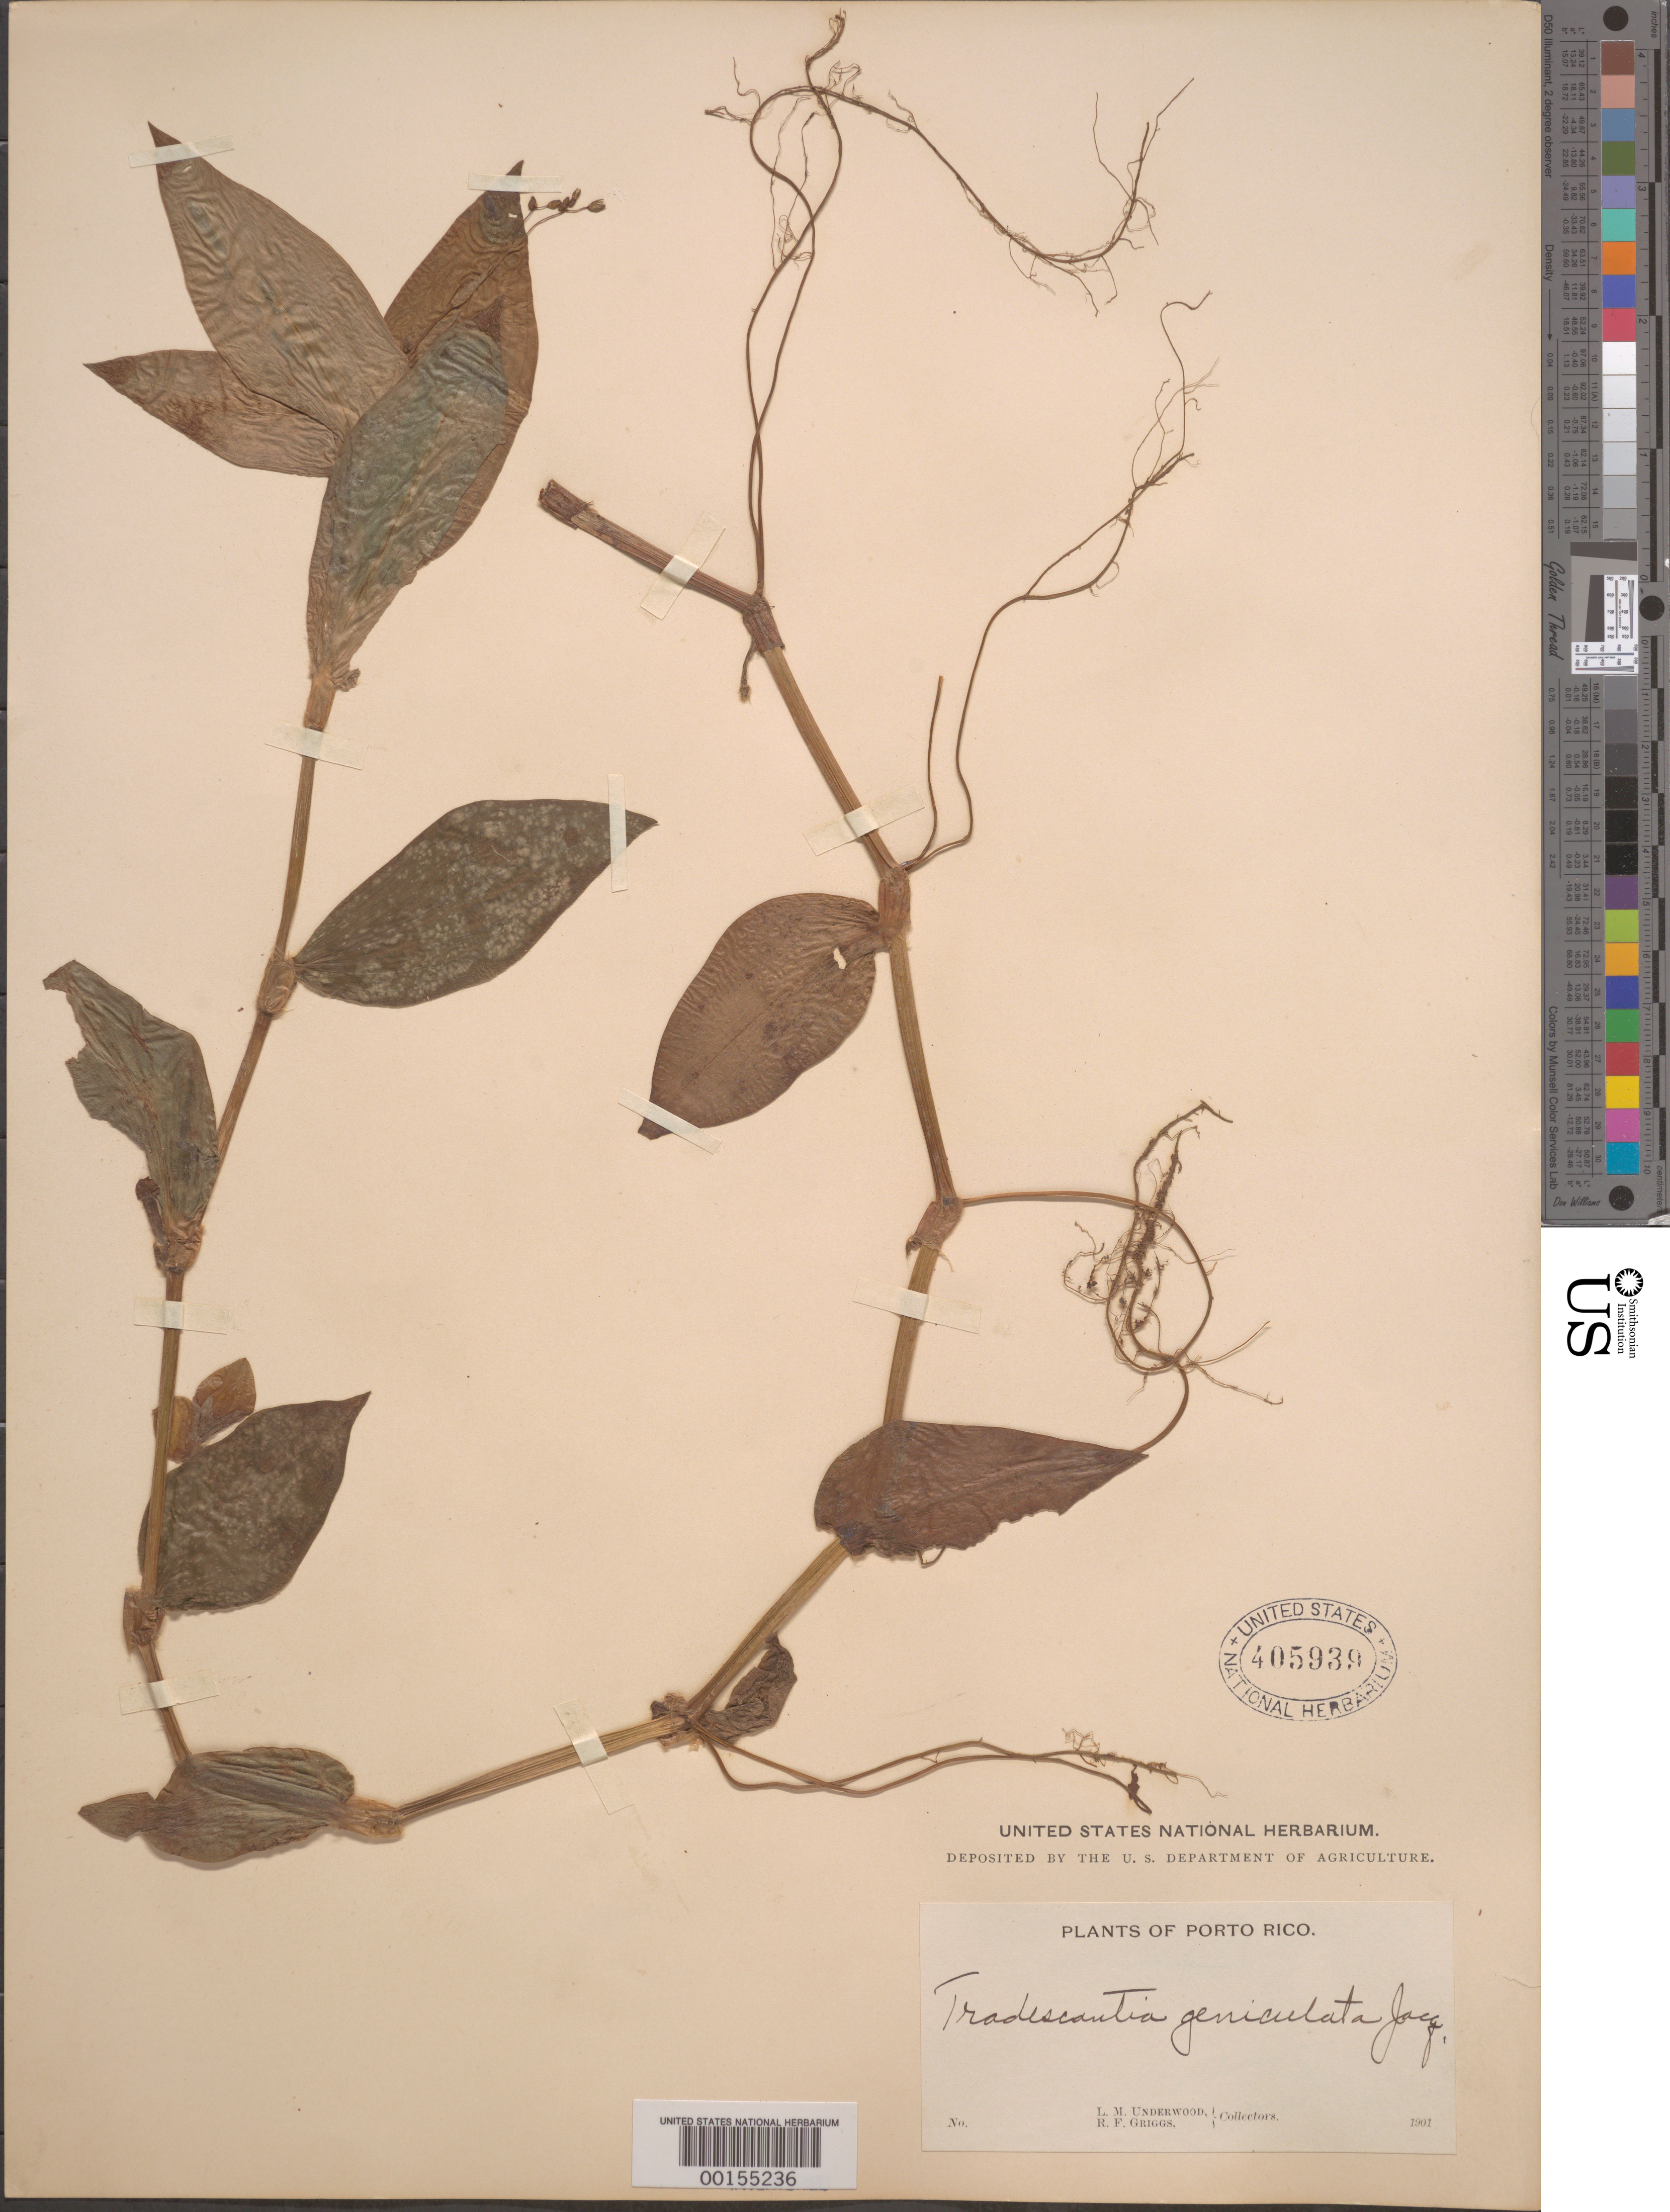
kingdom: Plantae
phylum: Tracheophyta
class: Liliopsida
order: Commelinales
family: Commelinaceae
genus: Gibasis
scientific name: Gibasis pauciflora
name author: (Urb. & Ekman) D.R. Hunt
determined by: Faden, Robert B., (US), Smithsonian Institution - National Museum of Natural History (UNITED STATES)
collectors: L. M. Underwood & R. F. Griggs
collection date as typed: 1901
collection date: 1901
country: Puerto Rico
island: Greater Antilles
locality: Sierra de Naguabo ad Rio Blanco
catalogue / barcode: US 405939